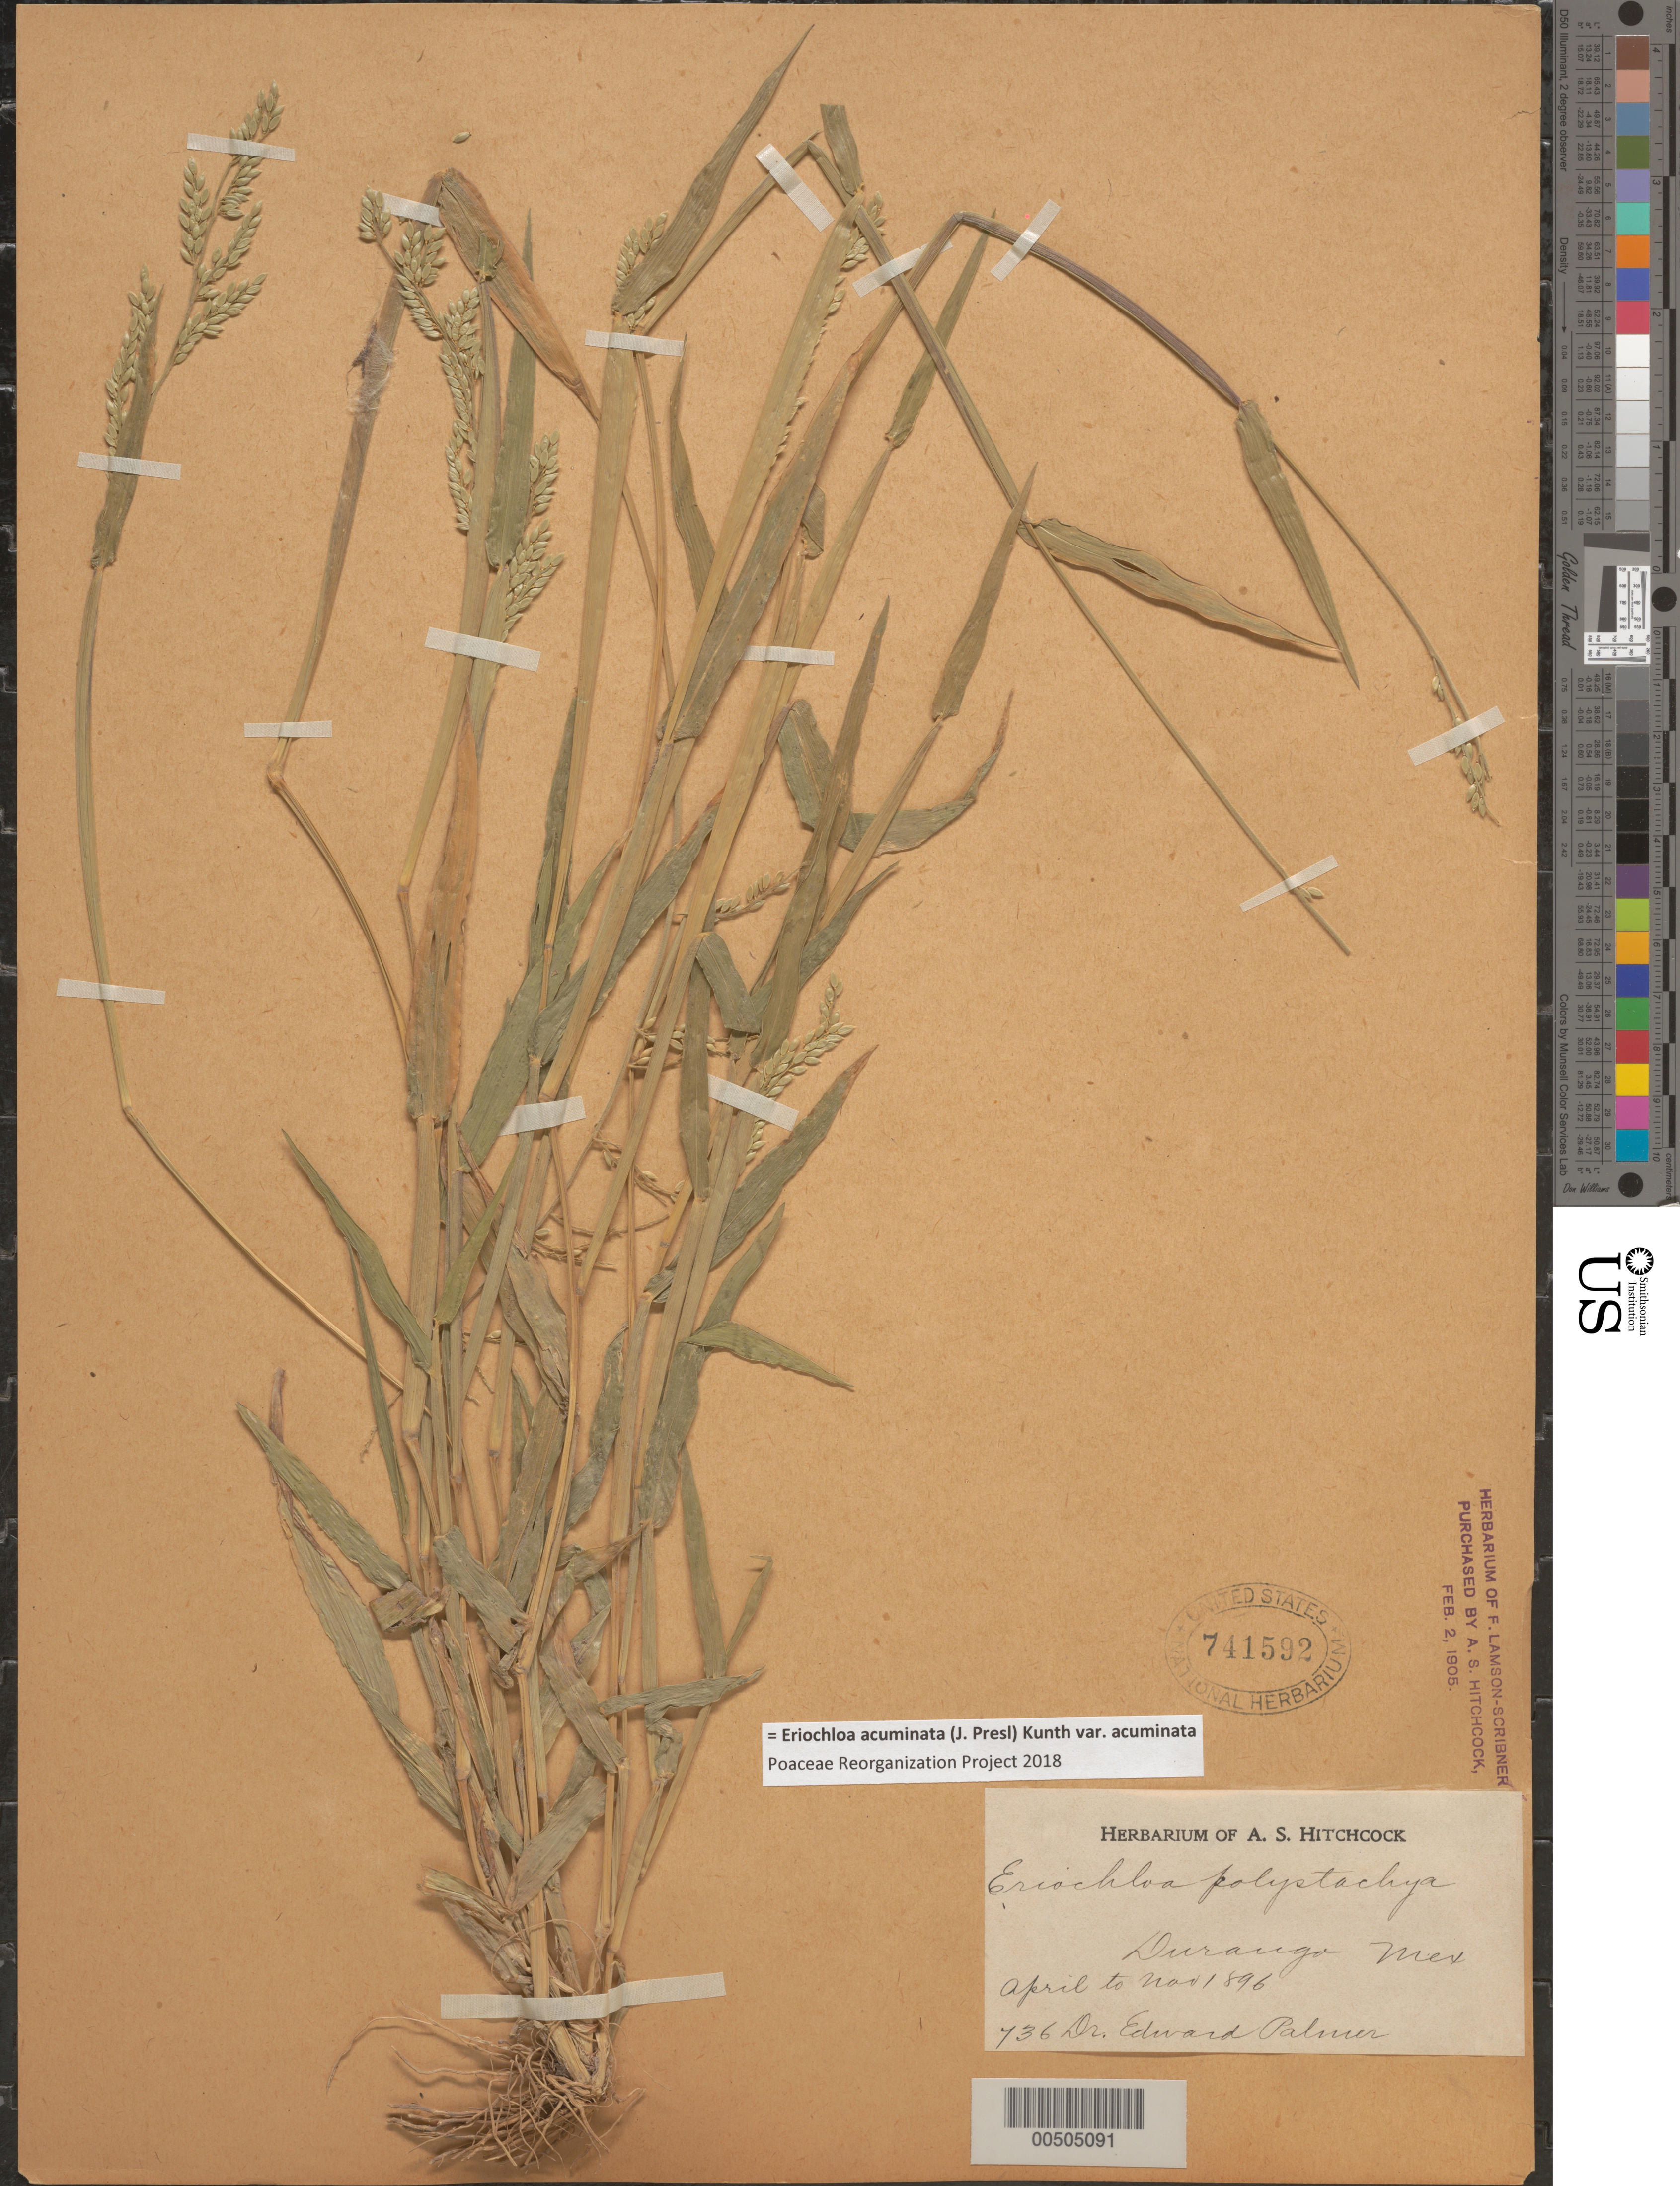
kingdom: Plantae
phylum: Tracheophyta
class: Liliopsida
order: Poales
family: Poaceae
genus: Eriochloa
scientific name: Eriochloa acuminata var. acuminata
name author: (J. Presl) Kunth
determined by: Poaceae Reorganization Project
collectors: E. Palmer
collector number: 736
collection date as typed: Apr 1896 to Nov 1896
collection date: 1896-04/1896-11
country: Mexico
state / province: Durango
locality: Durango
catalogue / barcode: US 741592